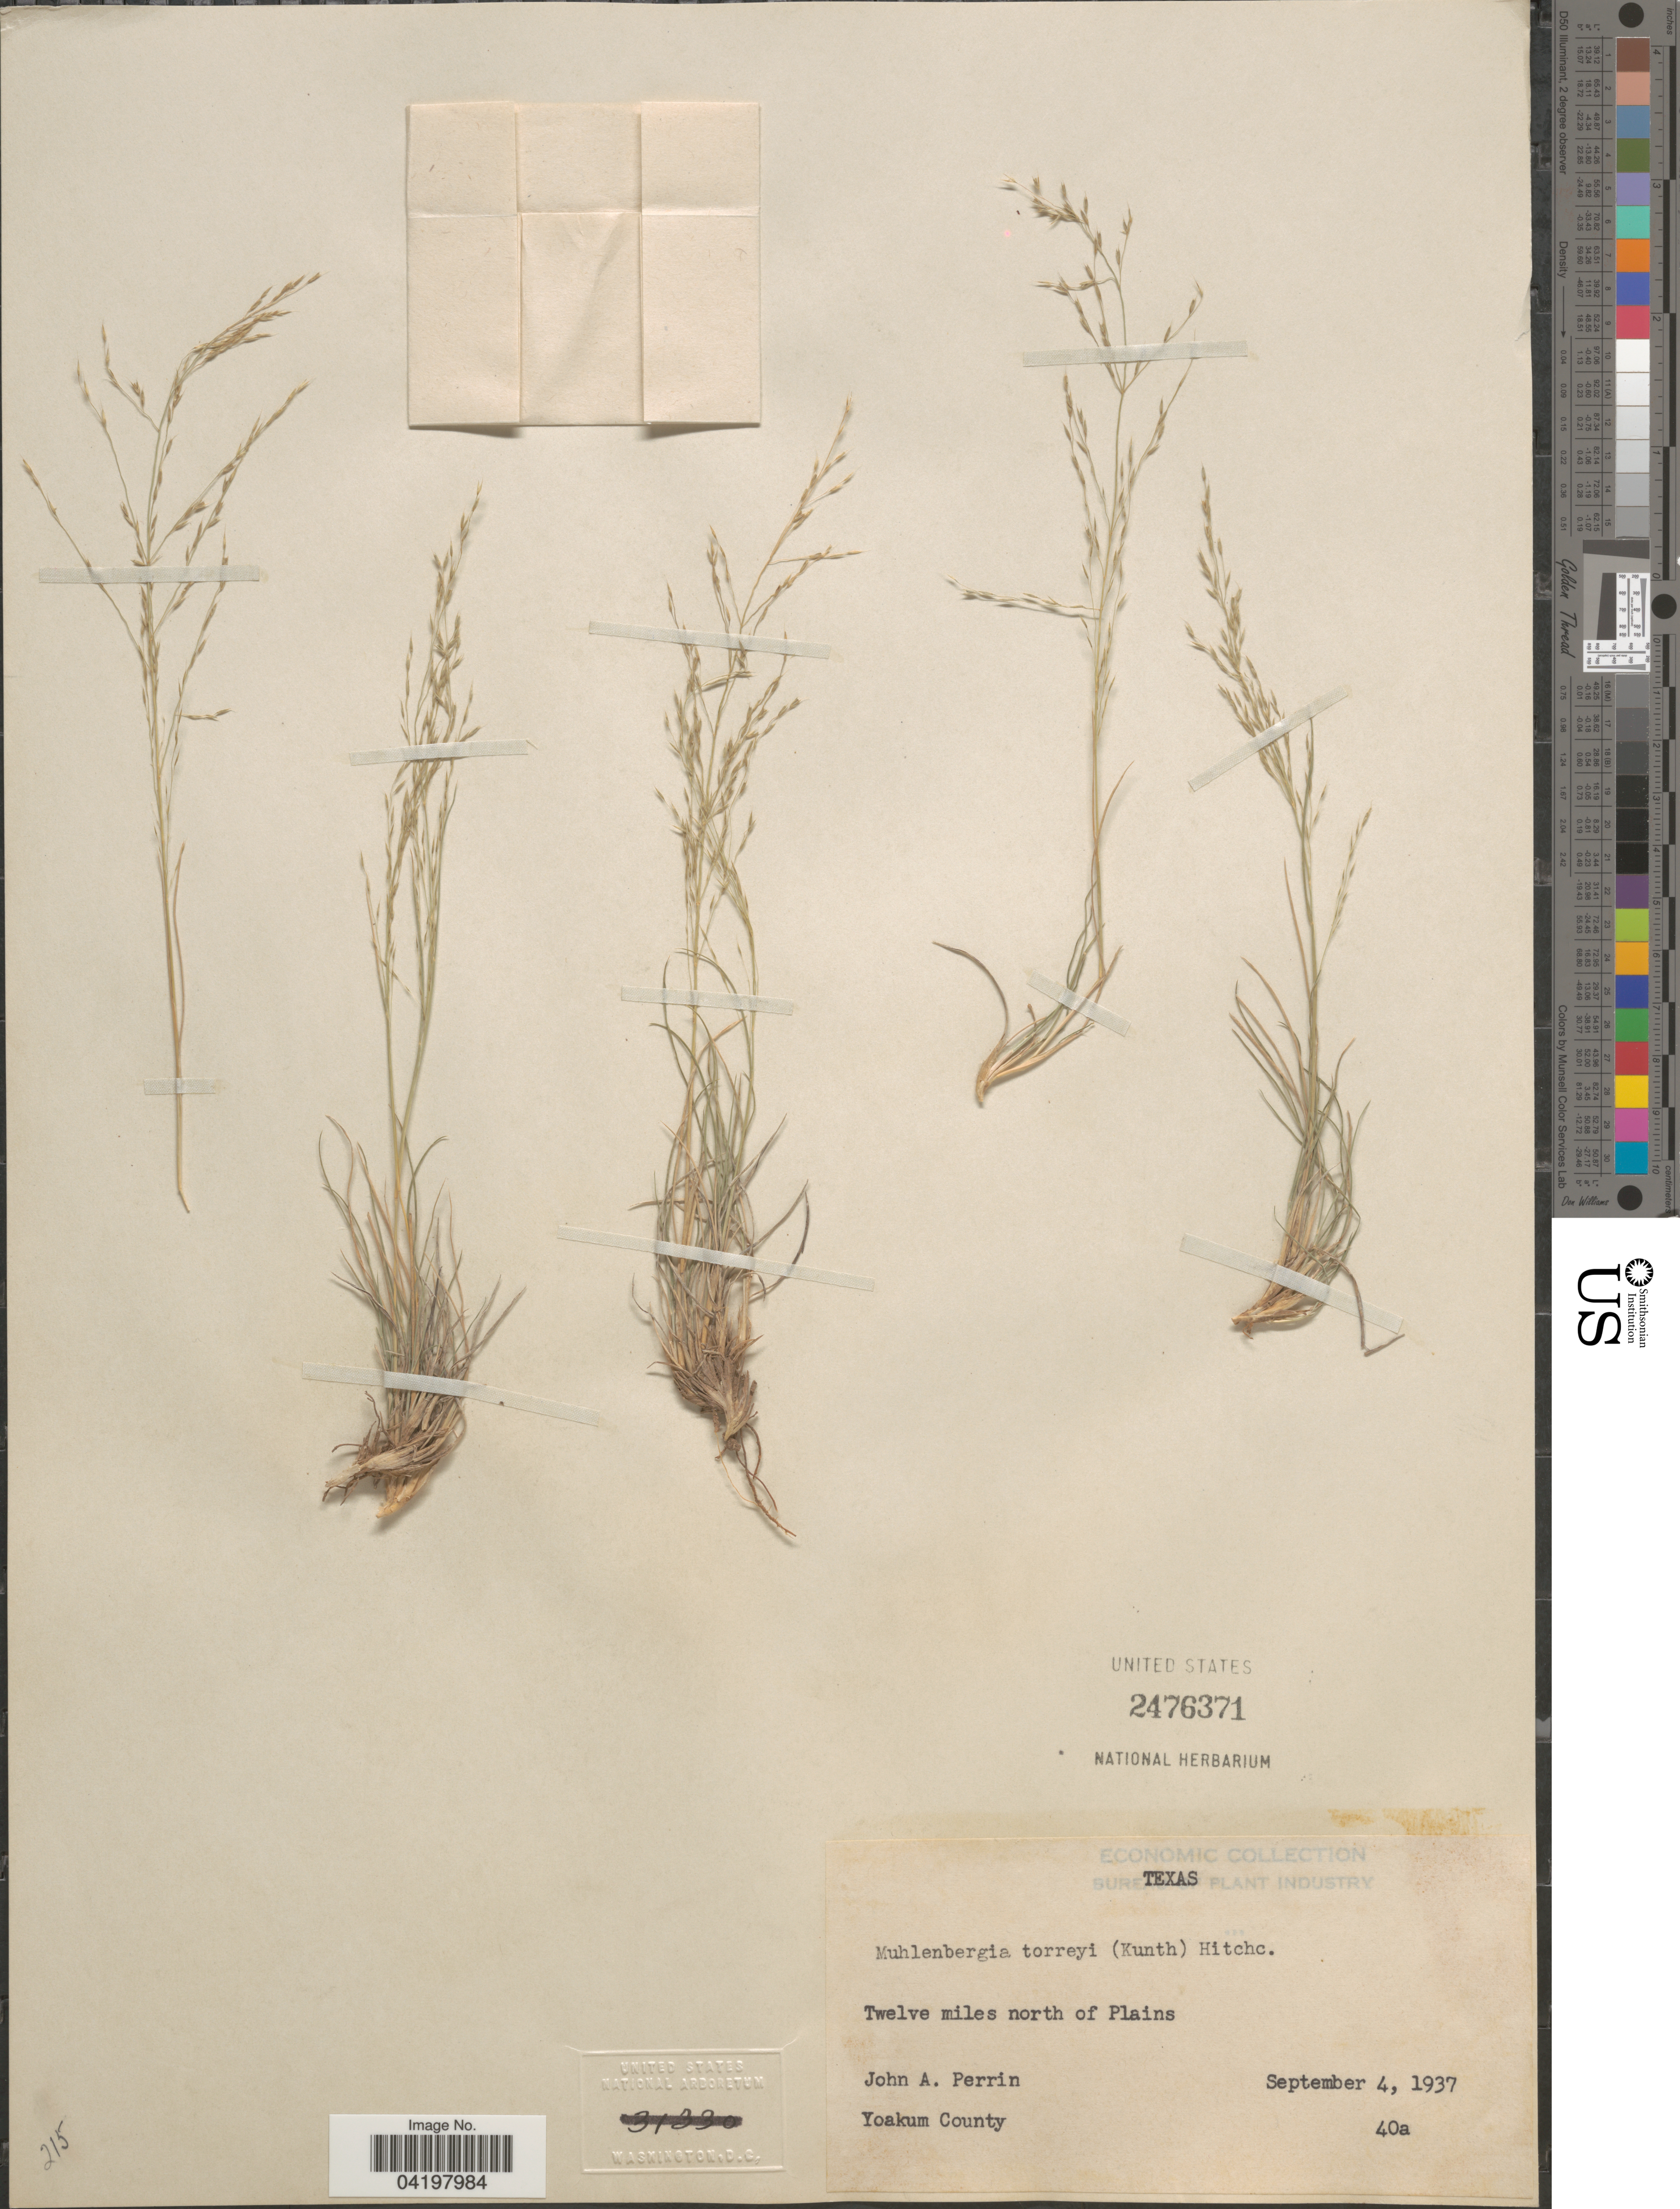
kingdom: Plantae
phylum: Tracheophyta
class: Liliopsida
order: Poales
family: Poaceae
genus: Muhlenbergia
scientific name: Muhlenbergia torreyi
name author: (Kunth) Hitchc. ex Bush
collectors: J. Perrin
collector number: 40a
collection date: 1937-09-04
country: United States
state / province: Texas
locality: Twelve miles north of Plains. Yoakum County.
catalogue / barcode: US 2476371